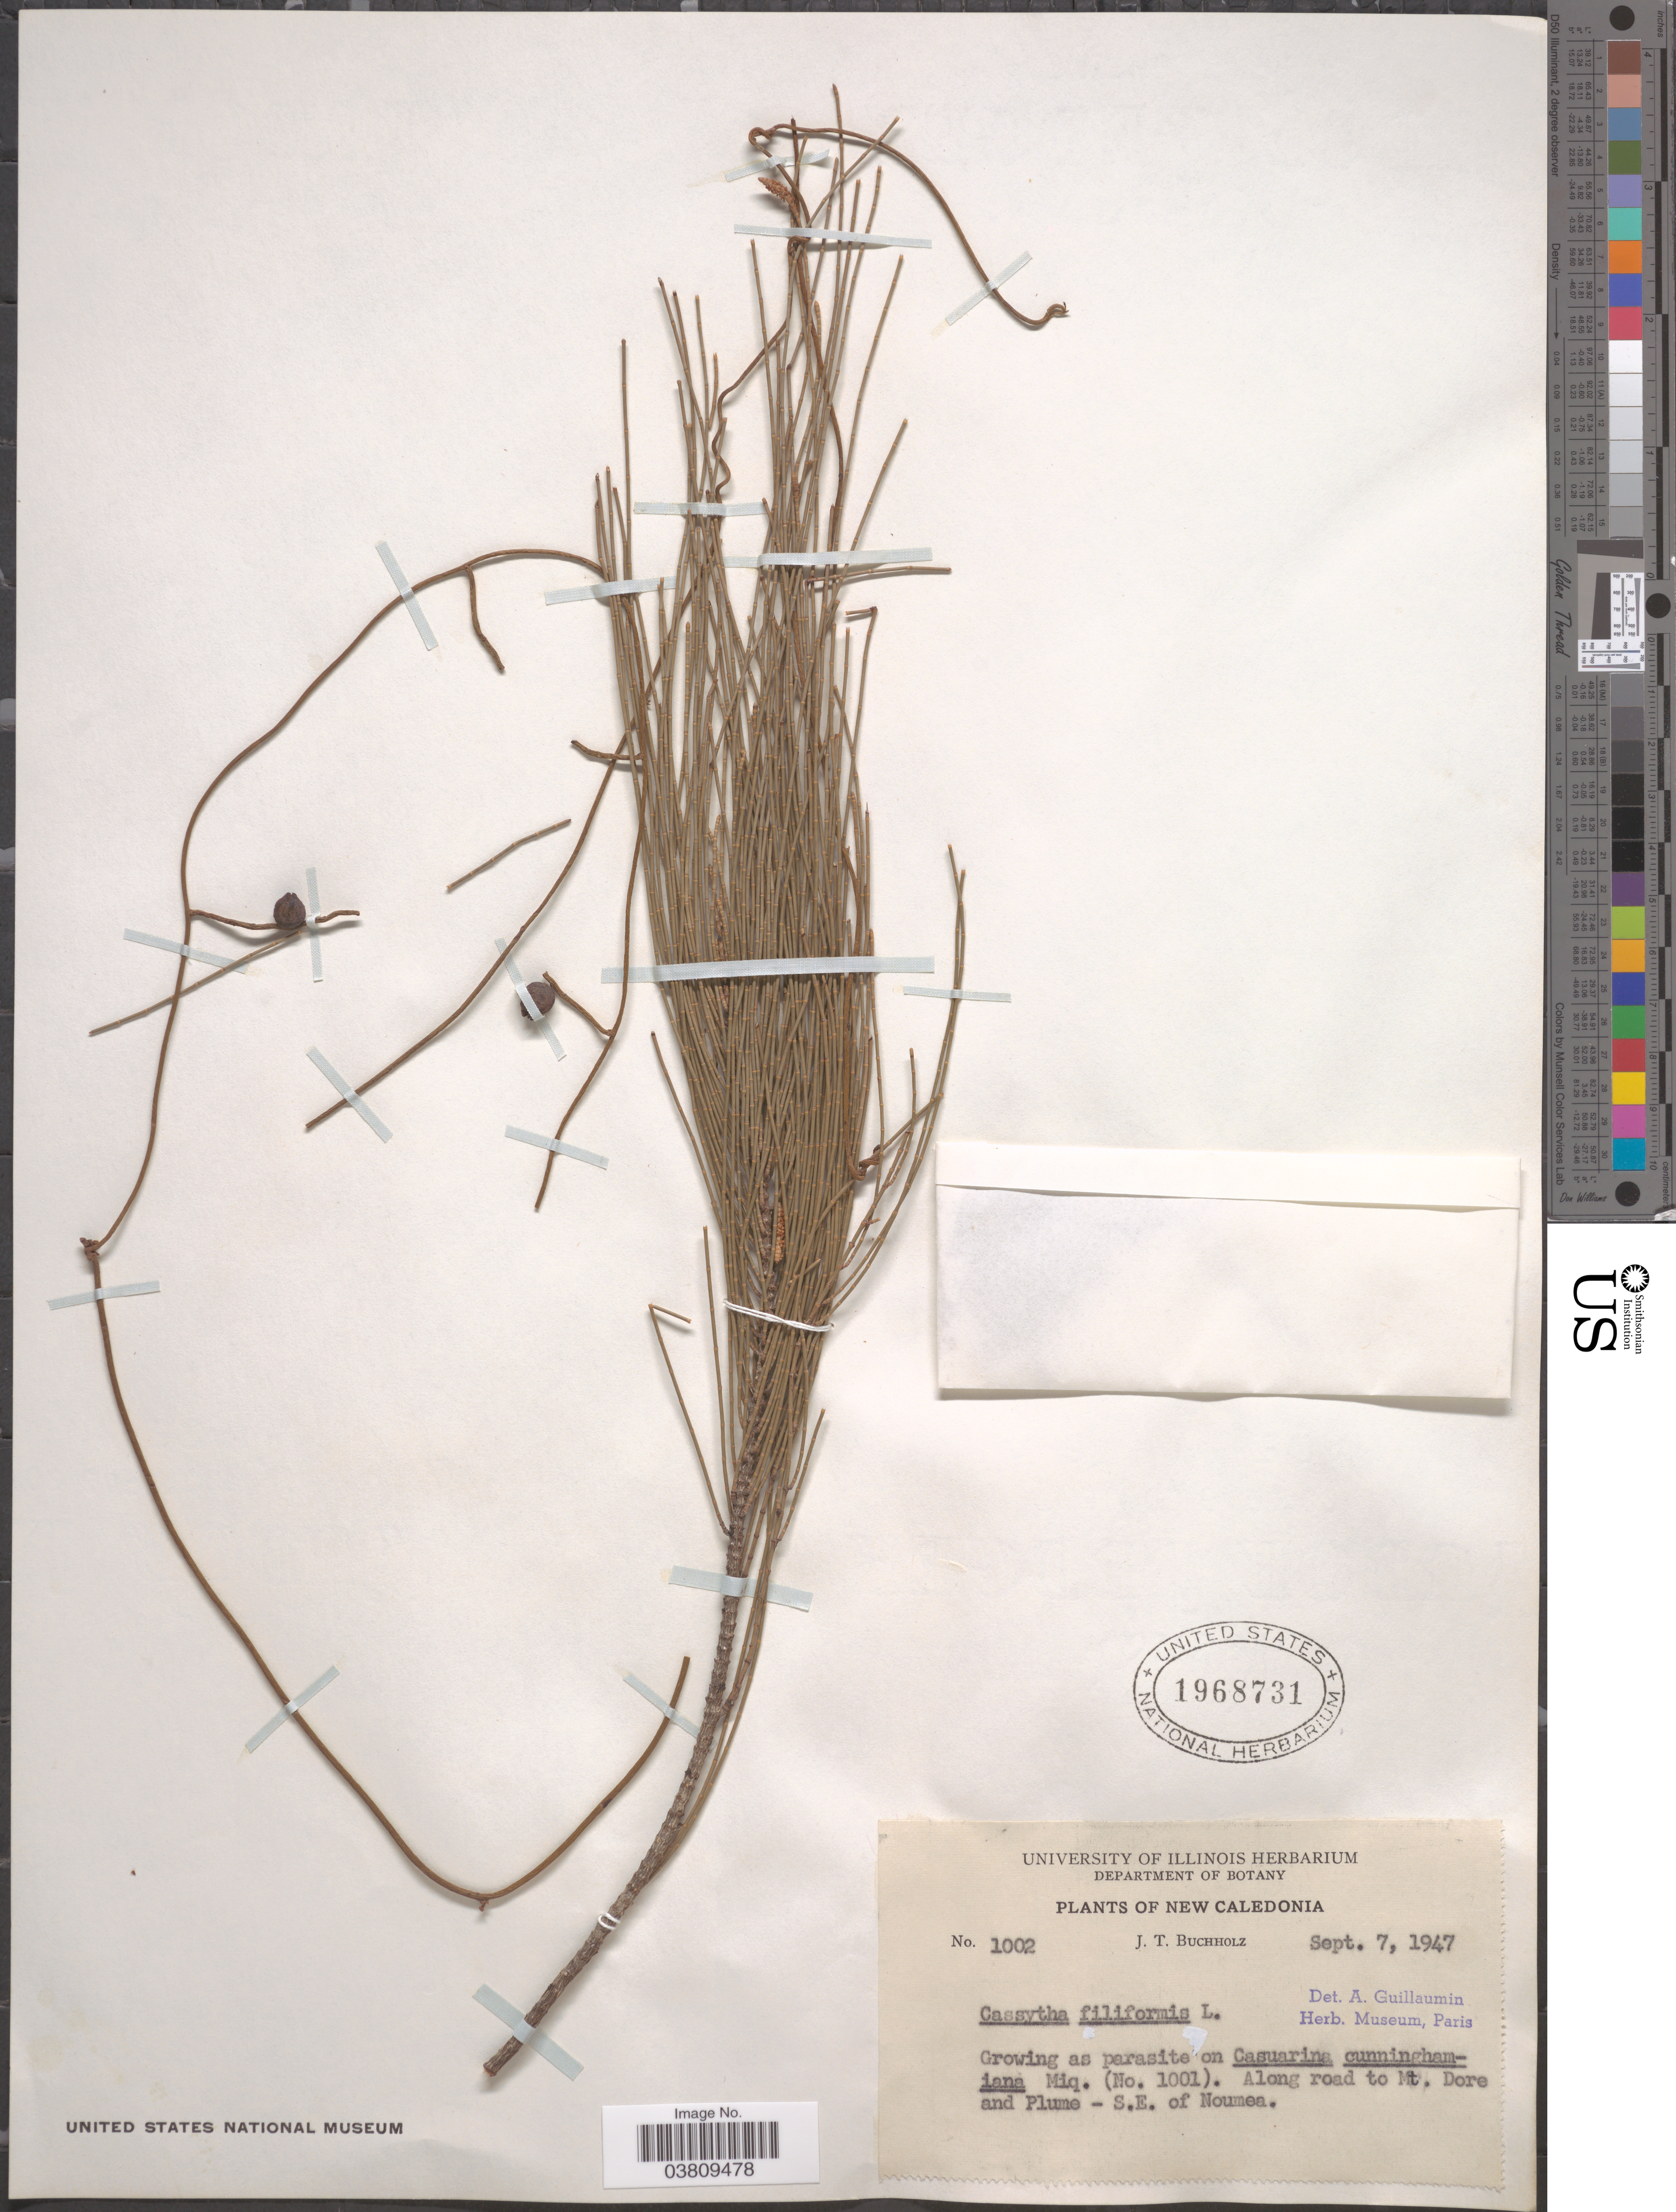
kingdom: Plantae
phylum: Tracheophyta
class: Magnoliopsida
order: Laurales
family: Lauraceae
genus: Cassytha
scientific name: Cassytha filiformis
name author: L.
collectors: J. T. Buchholz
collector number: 1002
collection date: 1947-09-07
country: New Caledonia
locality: Along road to Mt. Dore and Plume - S.E. of Noumea.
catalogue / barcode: US 1968731